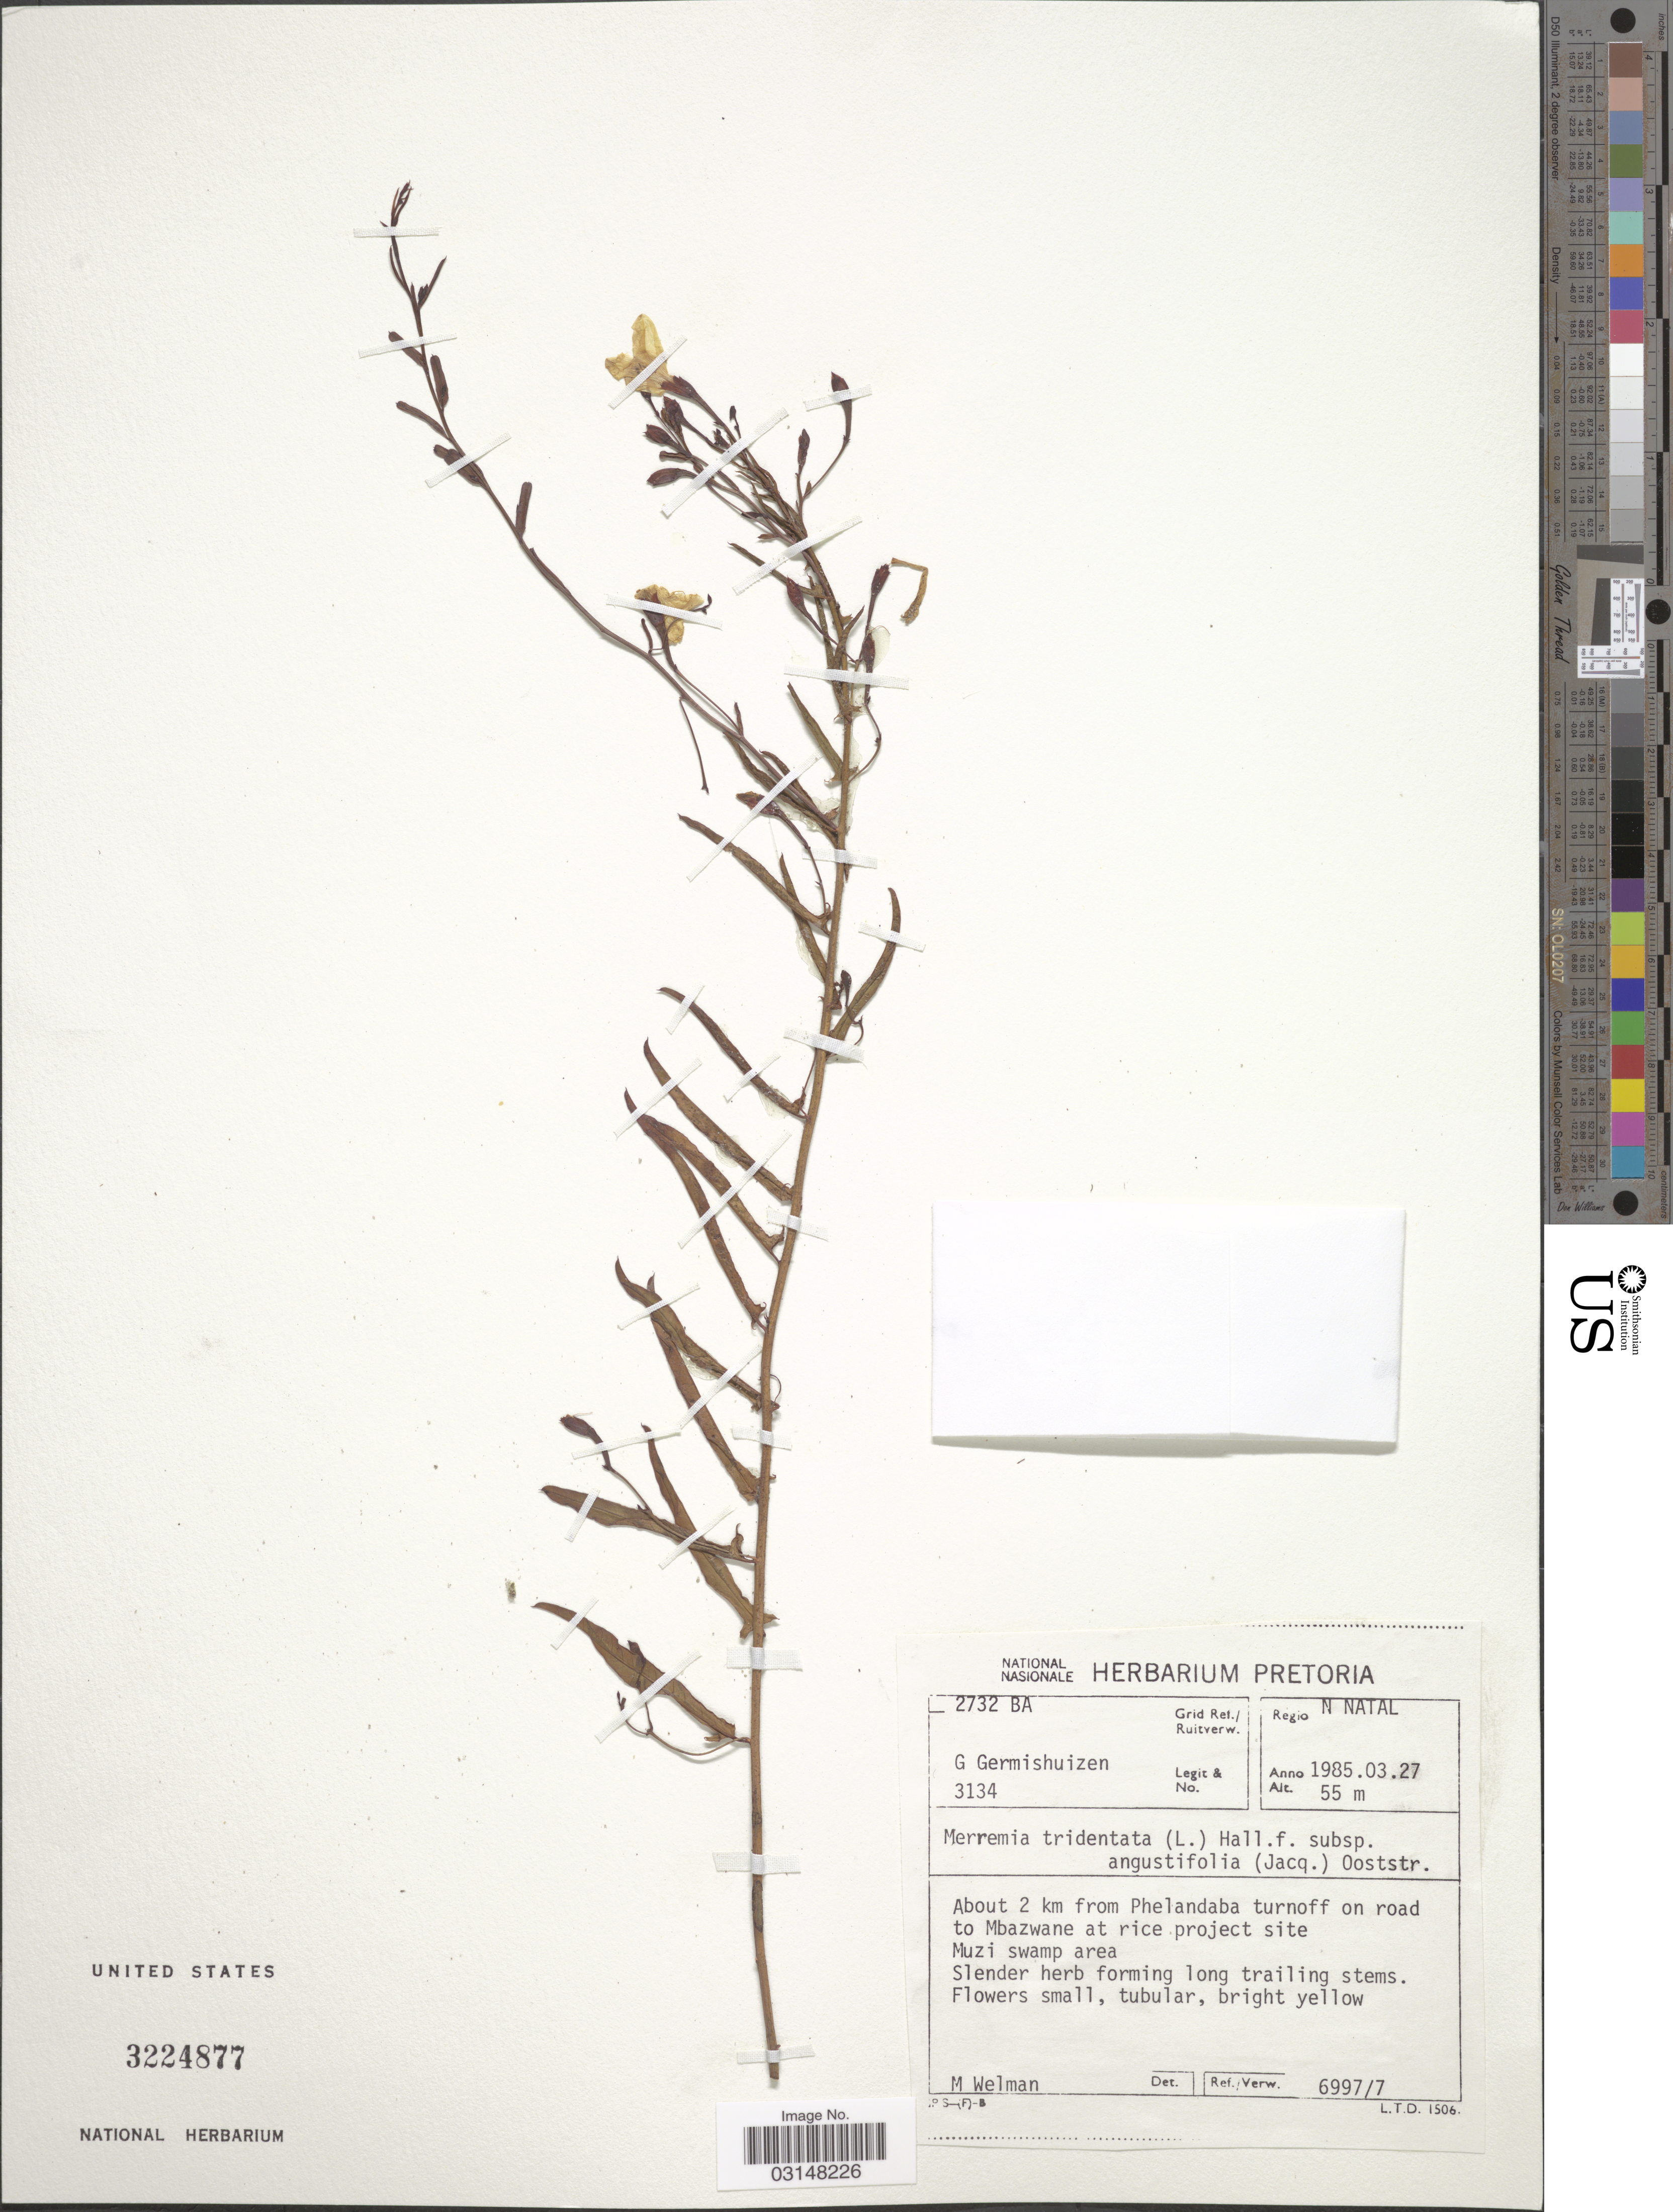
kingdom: Plantae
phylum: Tracheophyta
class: Magnoliopsida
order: Solanales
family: Convolvulaceae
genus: Xenostegia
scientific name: Xenostegia tridentata subsp. angustifolia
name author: Lejoly & Lisowski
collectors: G. Germishuizen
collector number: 3134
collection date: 1985-03-27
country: South Africa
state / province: KwaZulu-Natal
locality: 2732 BA Grid Ref. Regio N Natal. About 2 km from Phelandaba turnoff on road to Mbazwane at rice project site Muzi swamp area.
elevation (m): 55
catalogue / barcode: US 3224877